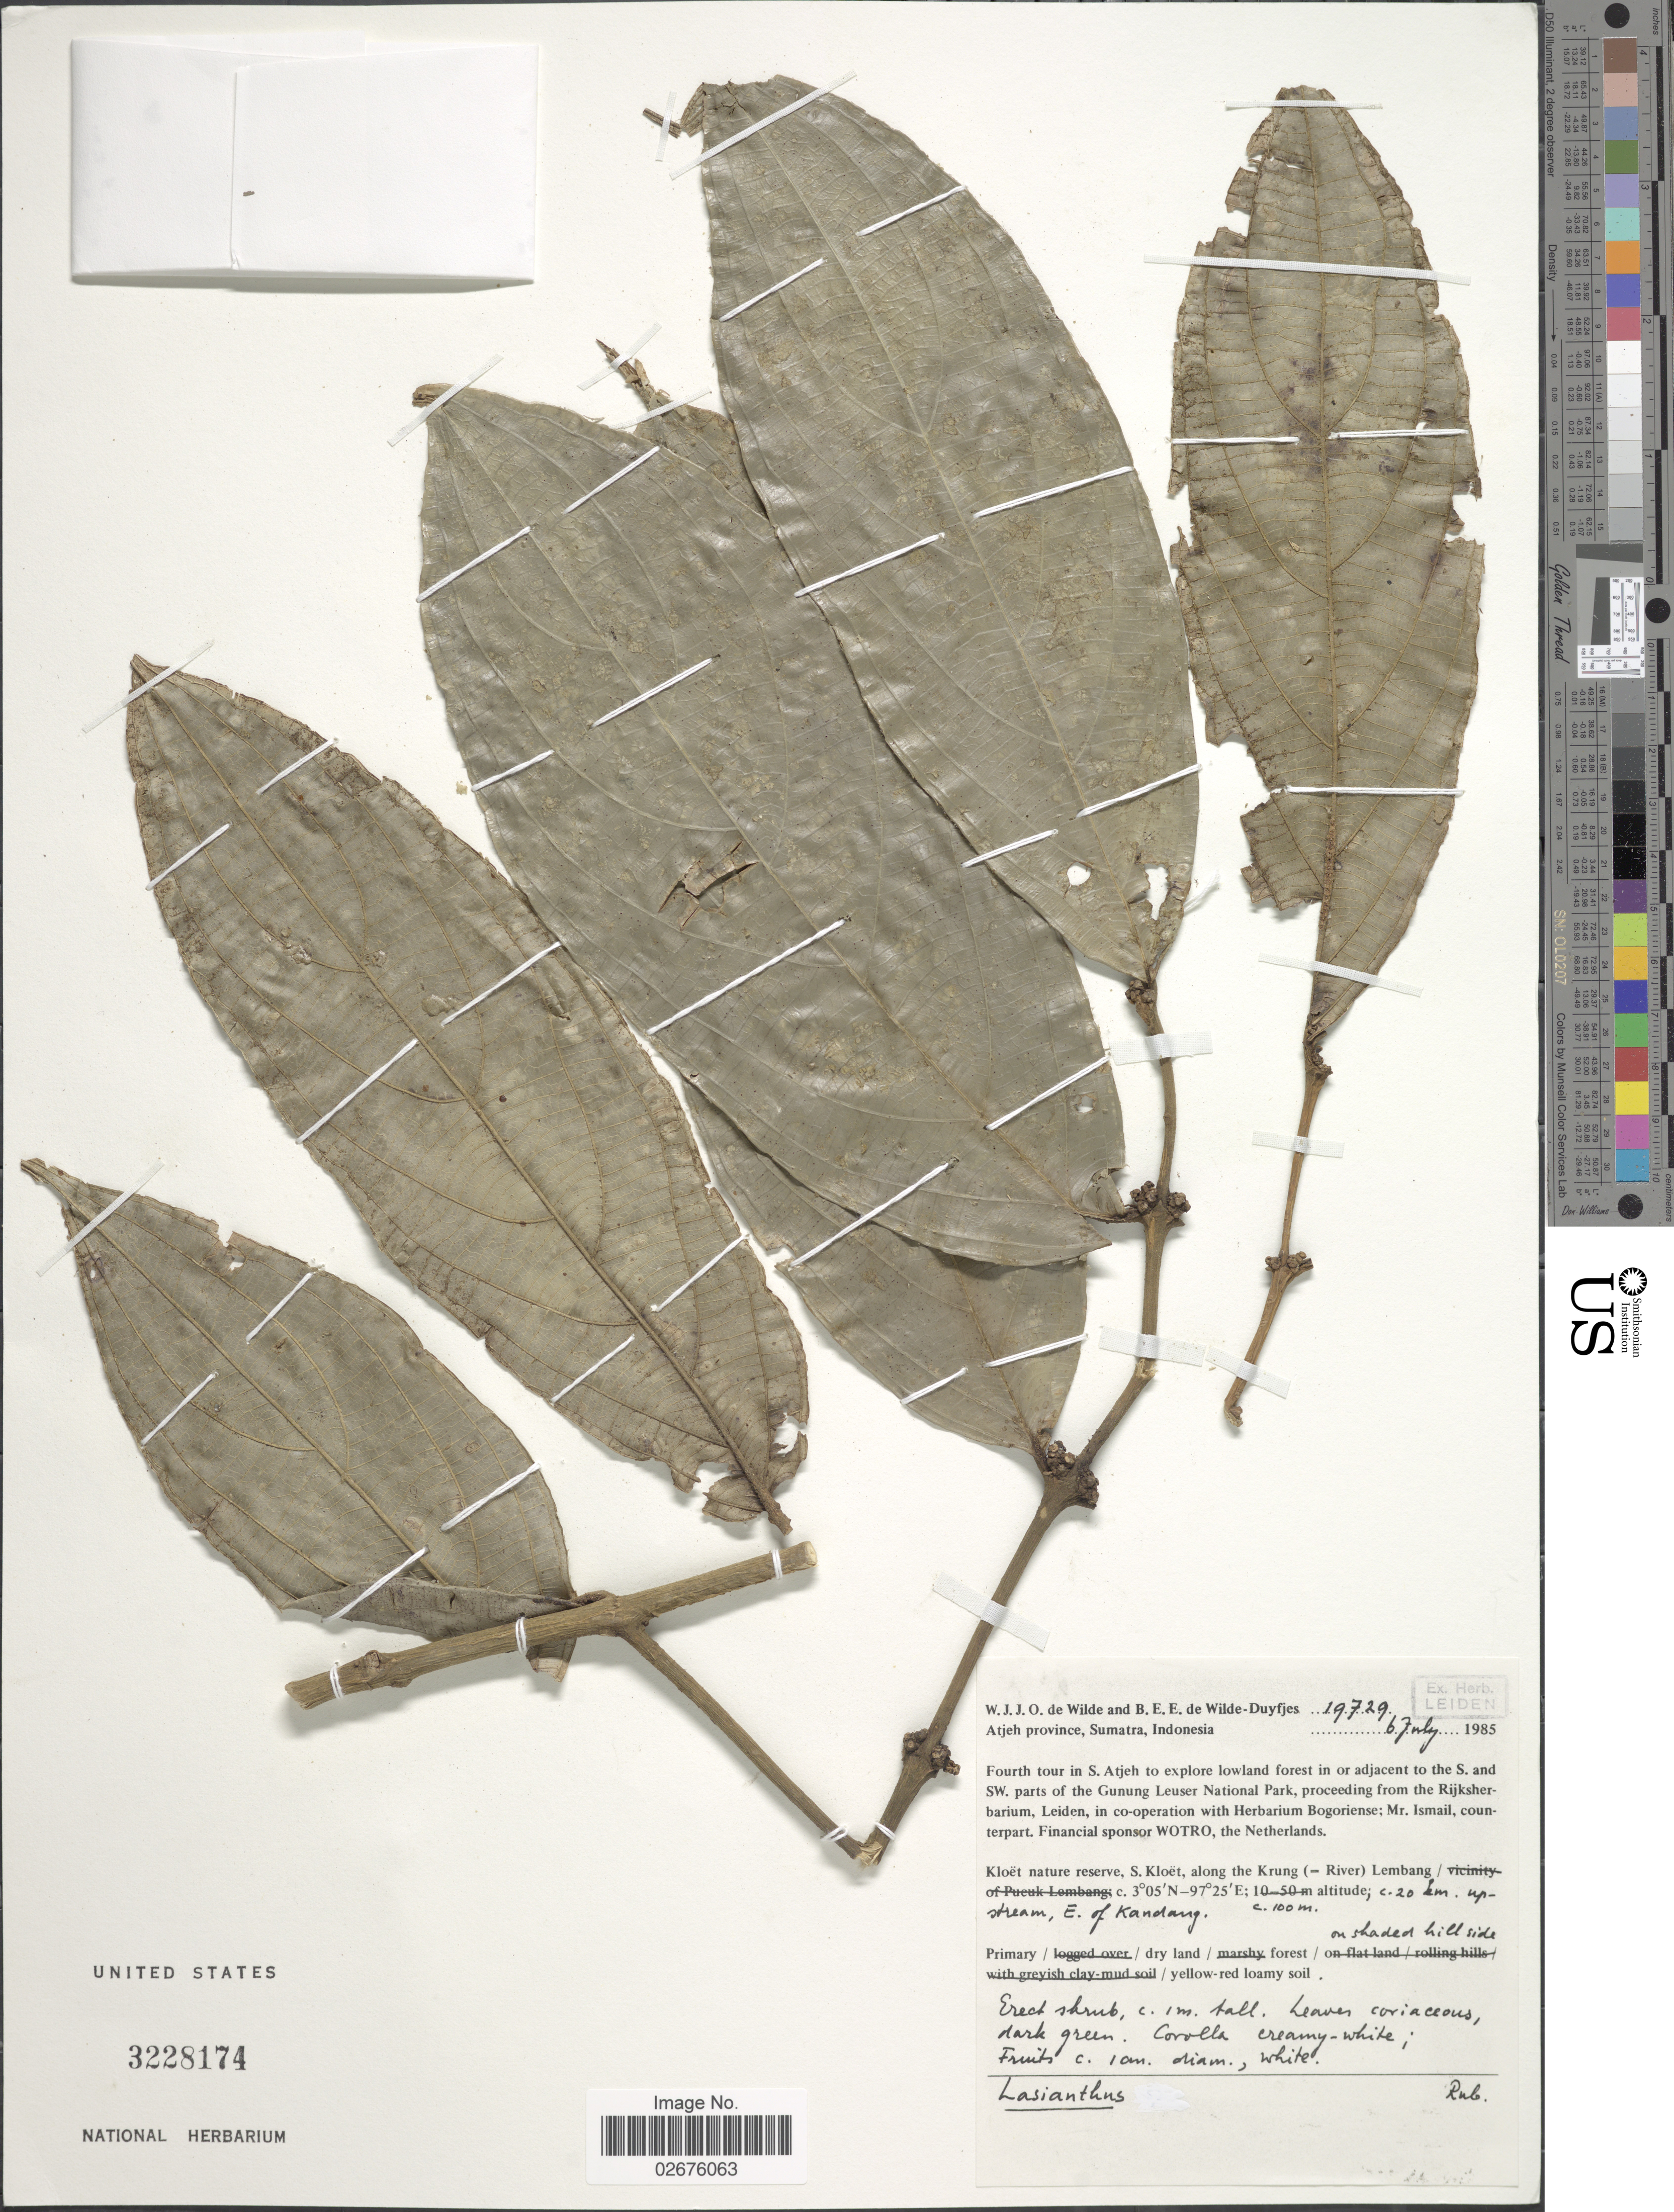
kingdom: Plantae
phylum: Tracheophyta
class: Magnoliopsida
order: Gentianales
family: Rubiaceae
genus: Lasianthus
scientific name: Lasianthus sp.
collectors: W. J. de Wilde & B. E. de Wilde-Duyfjes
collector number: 19729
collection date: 1985-07-06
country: Indonesia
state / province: Sumatra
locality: Atjeh province. Forest in or adjacent to the S. and SW parts of the Gunung Leuser National Park, Kloet nature reserve, S. Kloet, along the Krung (-River) Lembang, c. 20 km. upstream, E. of Kandang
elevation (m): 100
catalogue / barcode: US 3228174